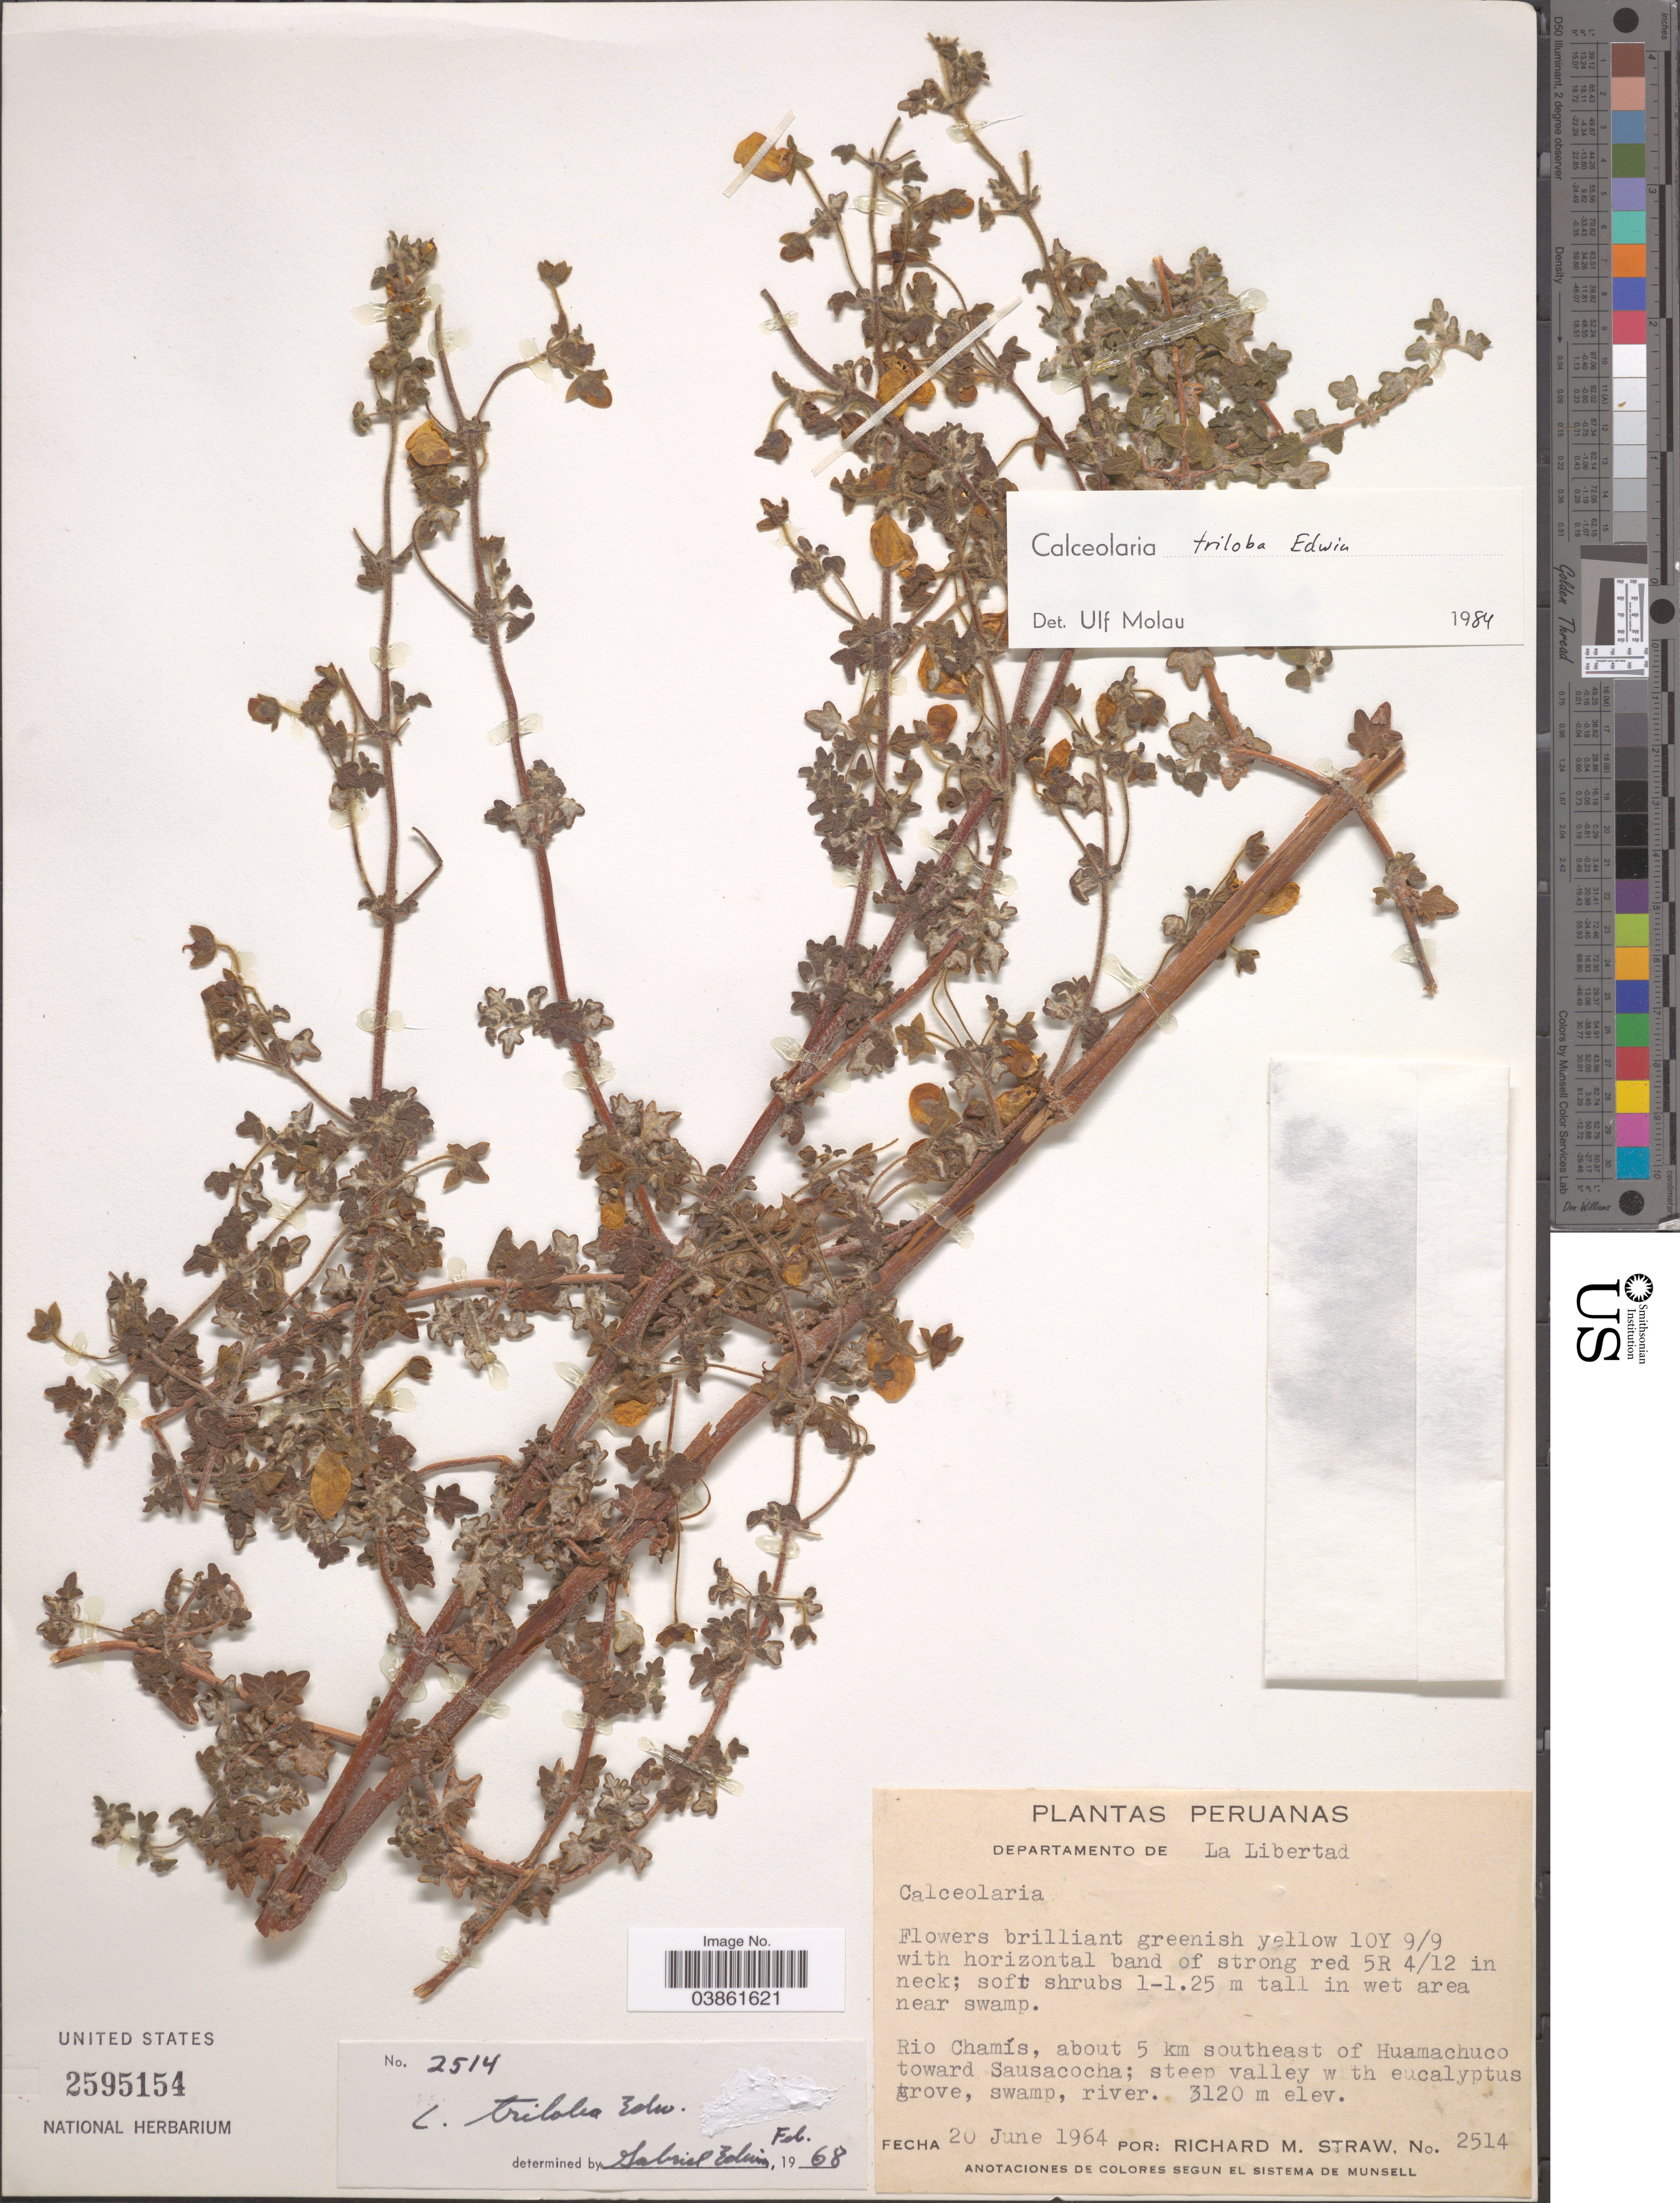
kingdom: Plantae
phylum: Tracheophyta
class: Magnoliopsida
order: Lamiales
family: Calceolariaceae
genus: Calceolaria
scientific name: Calceolaria triloba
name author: Edwin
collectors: R. M. Straw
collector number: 2514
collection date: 1964-06-20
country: Peru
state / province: La Libertad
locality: Departamento de La Libertad. Rio Chamís, about 5 km southeast of Huamachuco toward Sausacocha.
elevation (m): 3120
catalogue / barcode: US 2595154